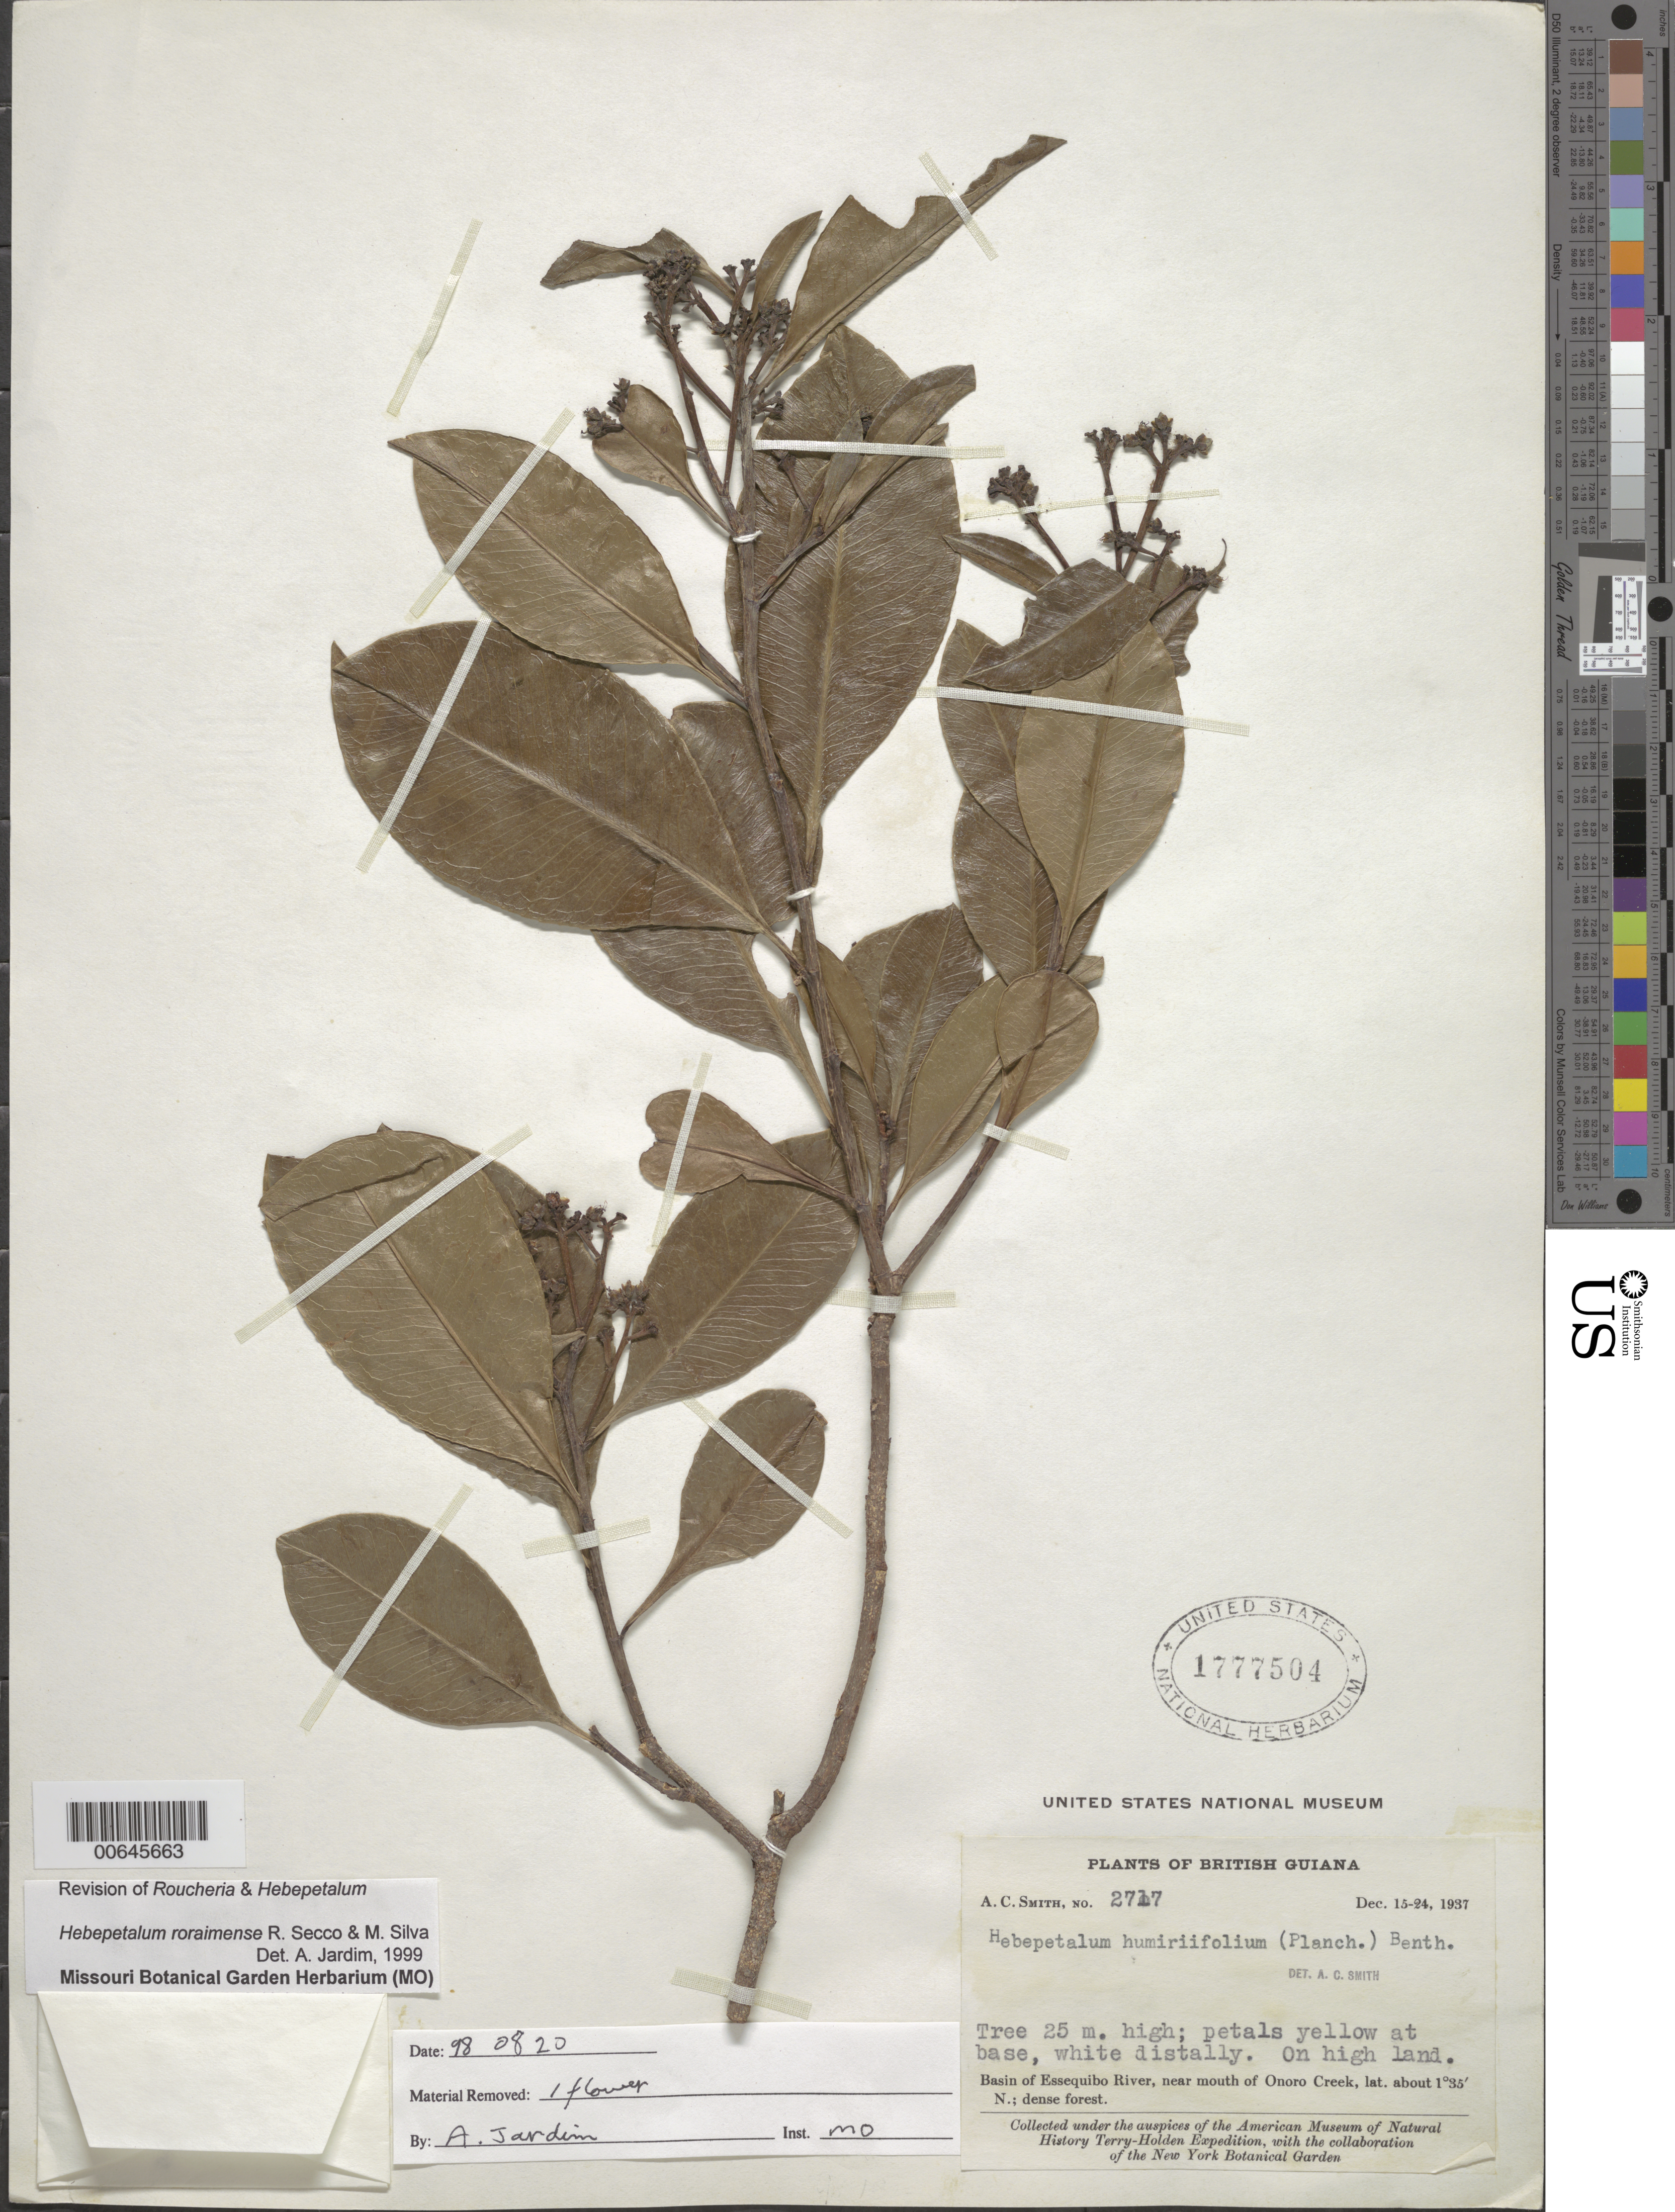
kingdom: Plantae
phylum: Tracheophyta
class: Magnoliopsida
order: Malpighiales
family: Linaceae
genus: Hebepetalum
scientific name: Hebepetalum roraimense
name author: Secco & S.M.B. Silva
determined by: Jardim, A.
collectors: A. C. Smith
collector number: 2717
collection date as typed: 15-Dec-37 to 24-Dec-37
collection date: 1937-12-15/1937-12-24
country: Guyana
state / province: U. Takutu-U. Essequibo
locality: Onoro Creek (near mouth), Essequibo River basin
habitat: Dense forest, on high land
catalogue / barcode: US 1777504